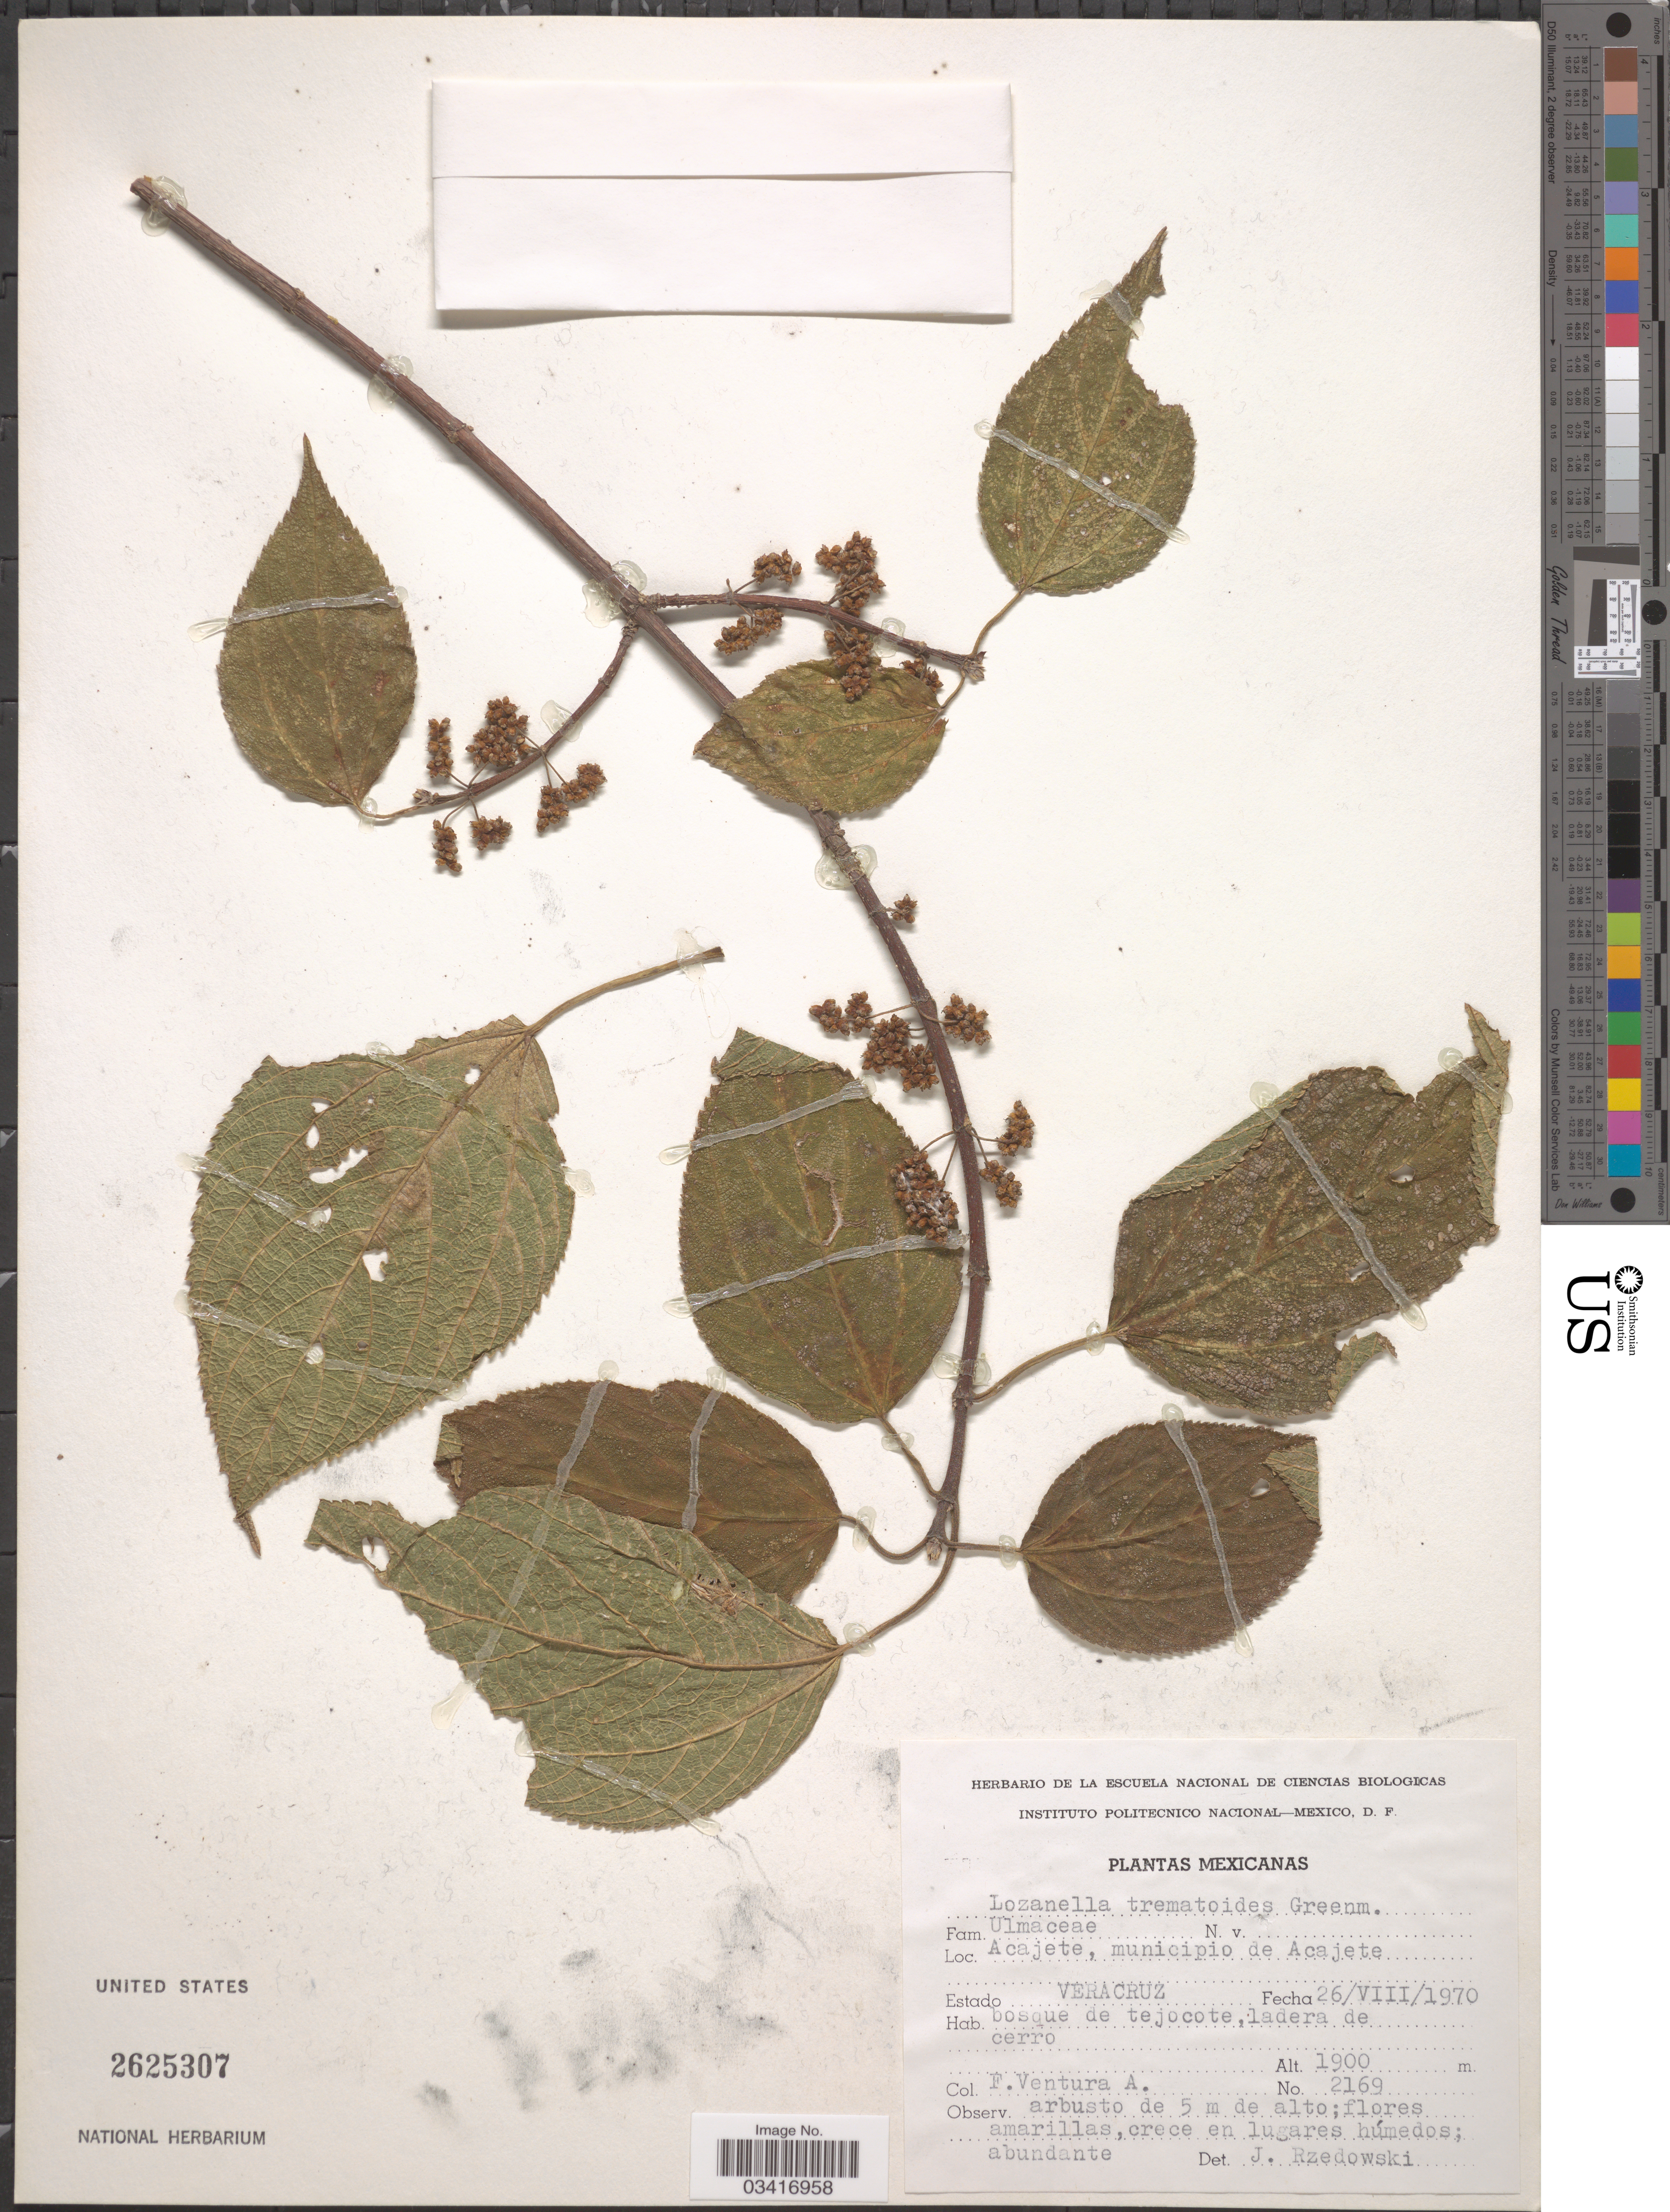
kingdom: Plantae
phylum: Tracheophyta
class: Magnoliopsida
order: Rosales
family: Cannabaceae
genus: Lozanella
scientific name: Lozanella enantiophylla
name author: (Donn. Sm.) Killip & C.V. Morton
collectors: F. Ventura A.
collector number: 2169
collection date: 1970-08-26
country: Mexico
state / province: Veracruz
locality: Acajete, municipio de Acajete. Estado Veracruz. Bosque de tejocote, ladera de cerro.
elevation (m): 1900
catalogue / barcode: US 2625307